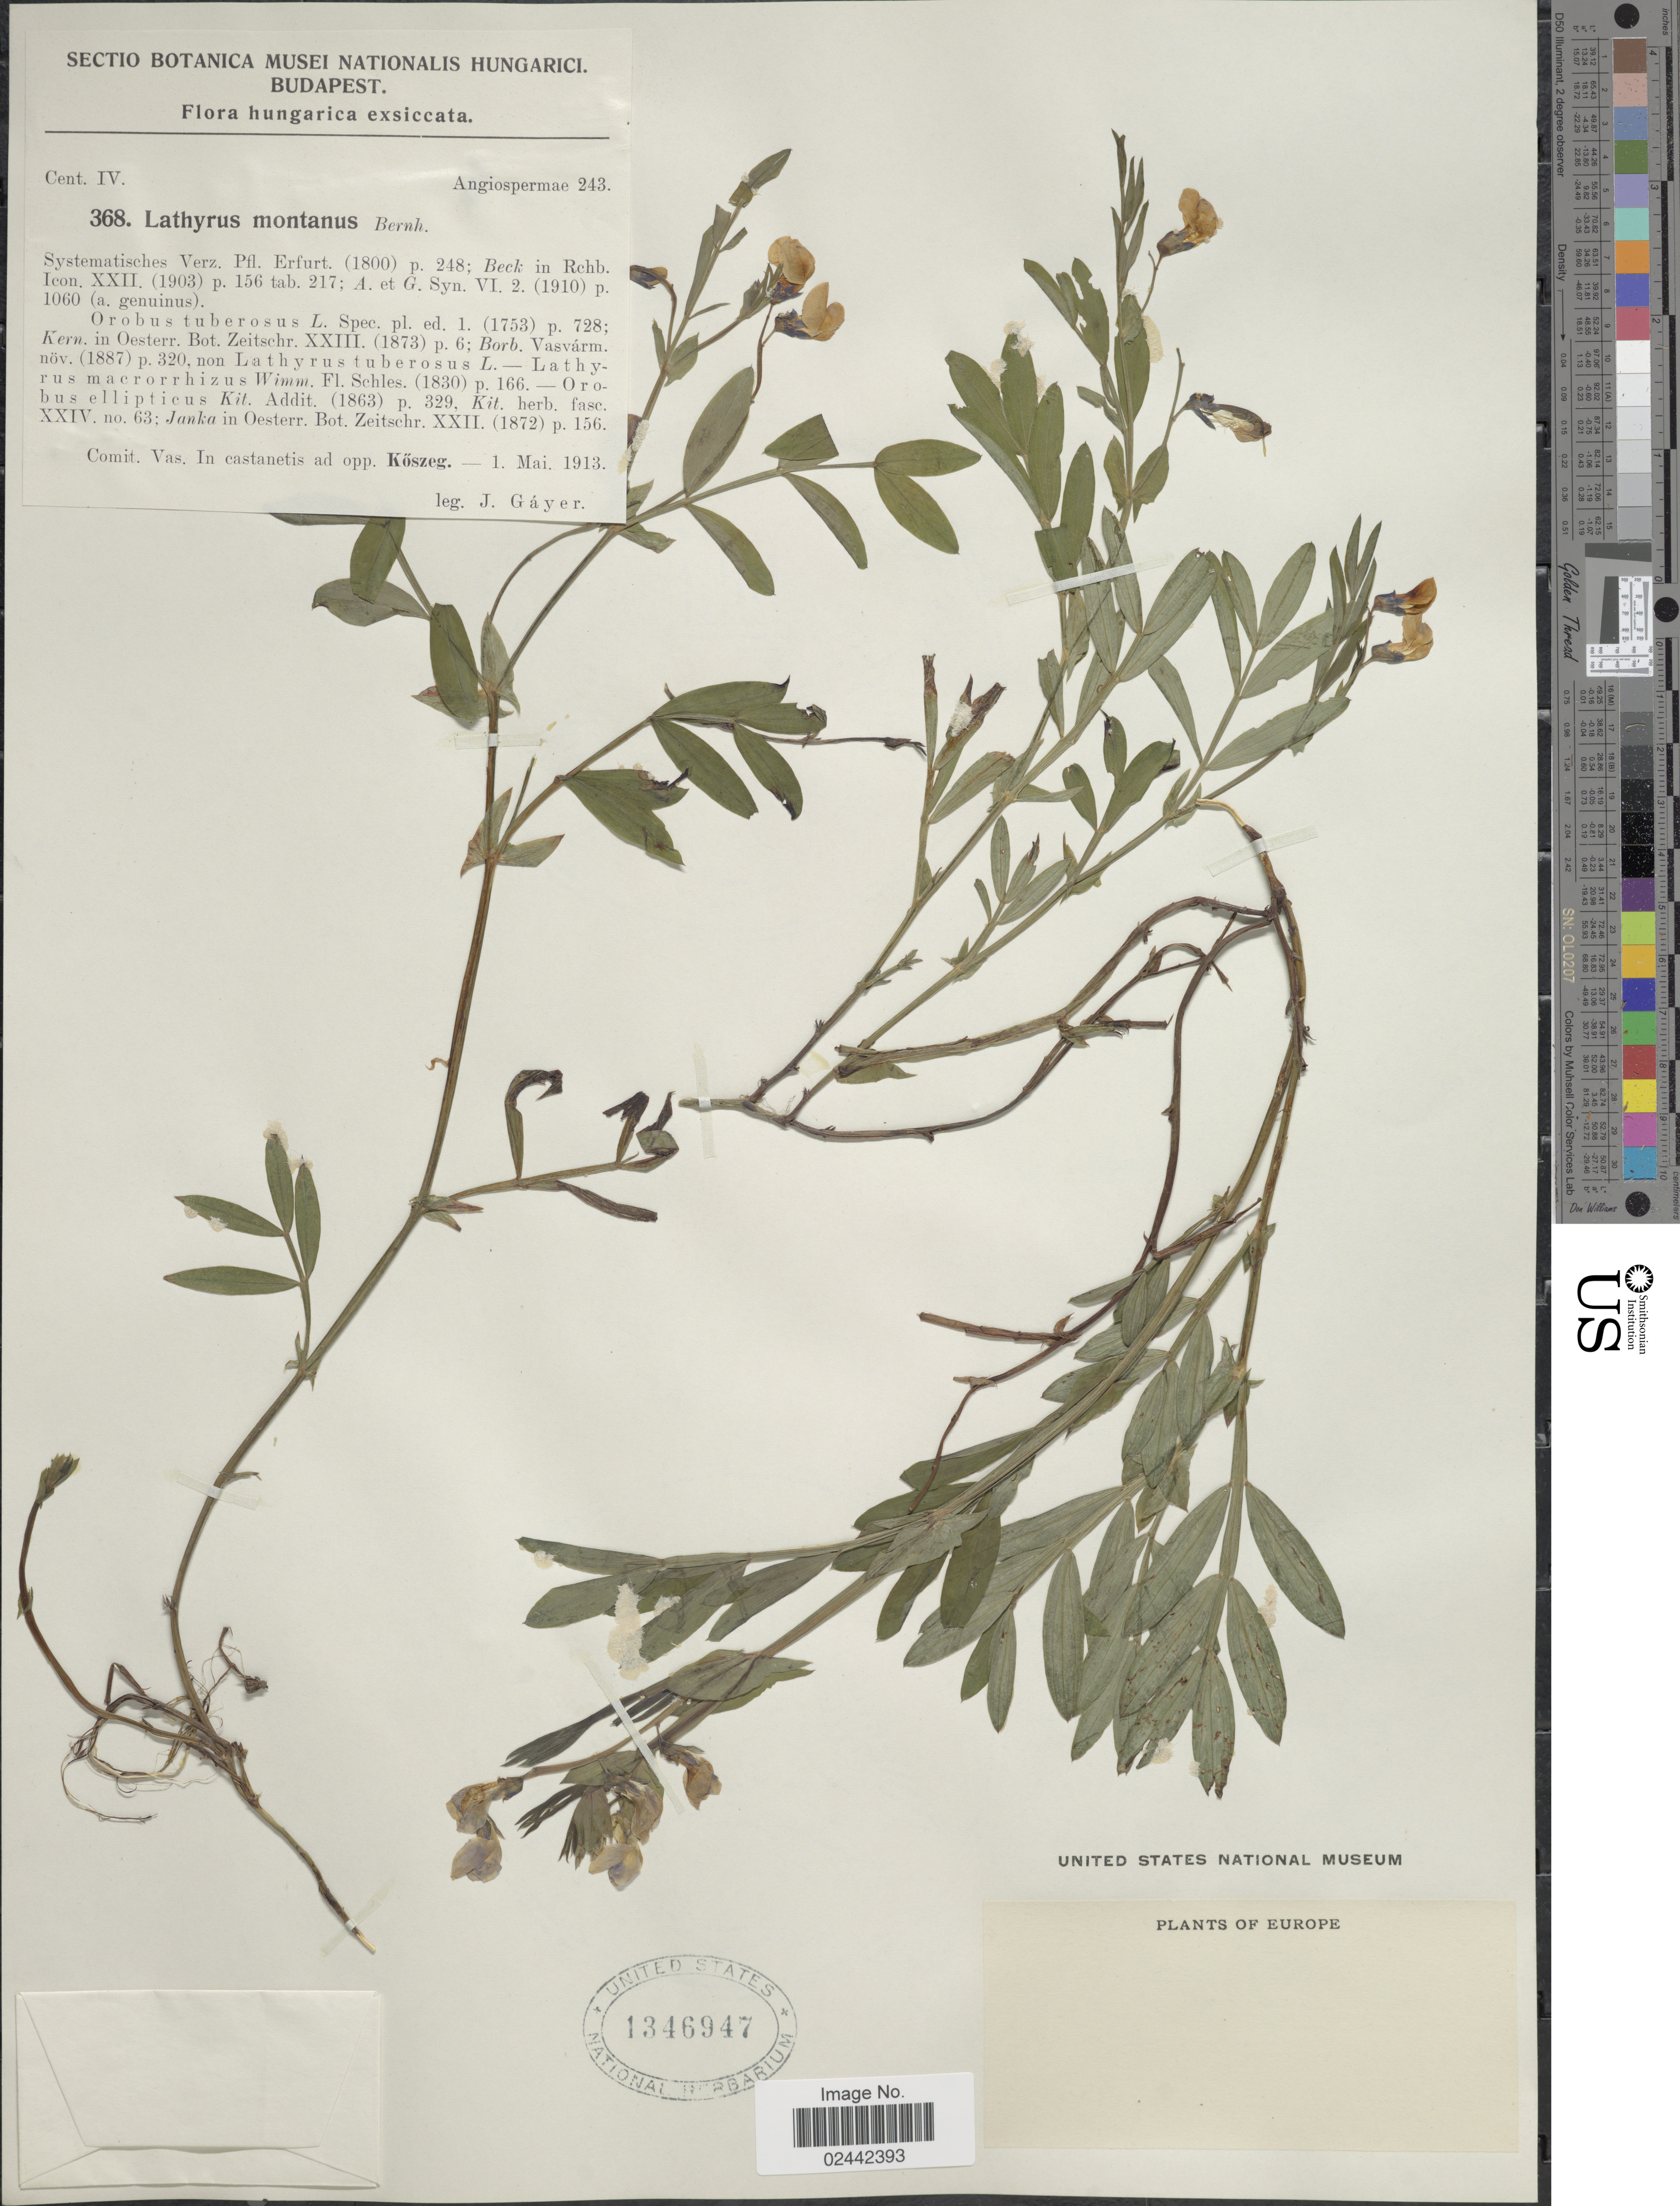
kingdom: Plantae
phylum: Tracheophyta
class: Magnoliopsida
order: Fabales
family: Fabaceae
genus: Lathyrus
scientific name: Lathyrus montanus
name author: Bernh.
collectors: J. Gayer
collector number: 368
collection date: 1913-05-01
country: Hungary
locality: Hunharica. Comit. vas. In castanetis ad opp. Koszeg.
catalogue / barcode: US 1346947